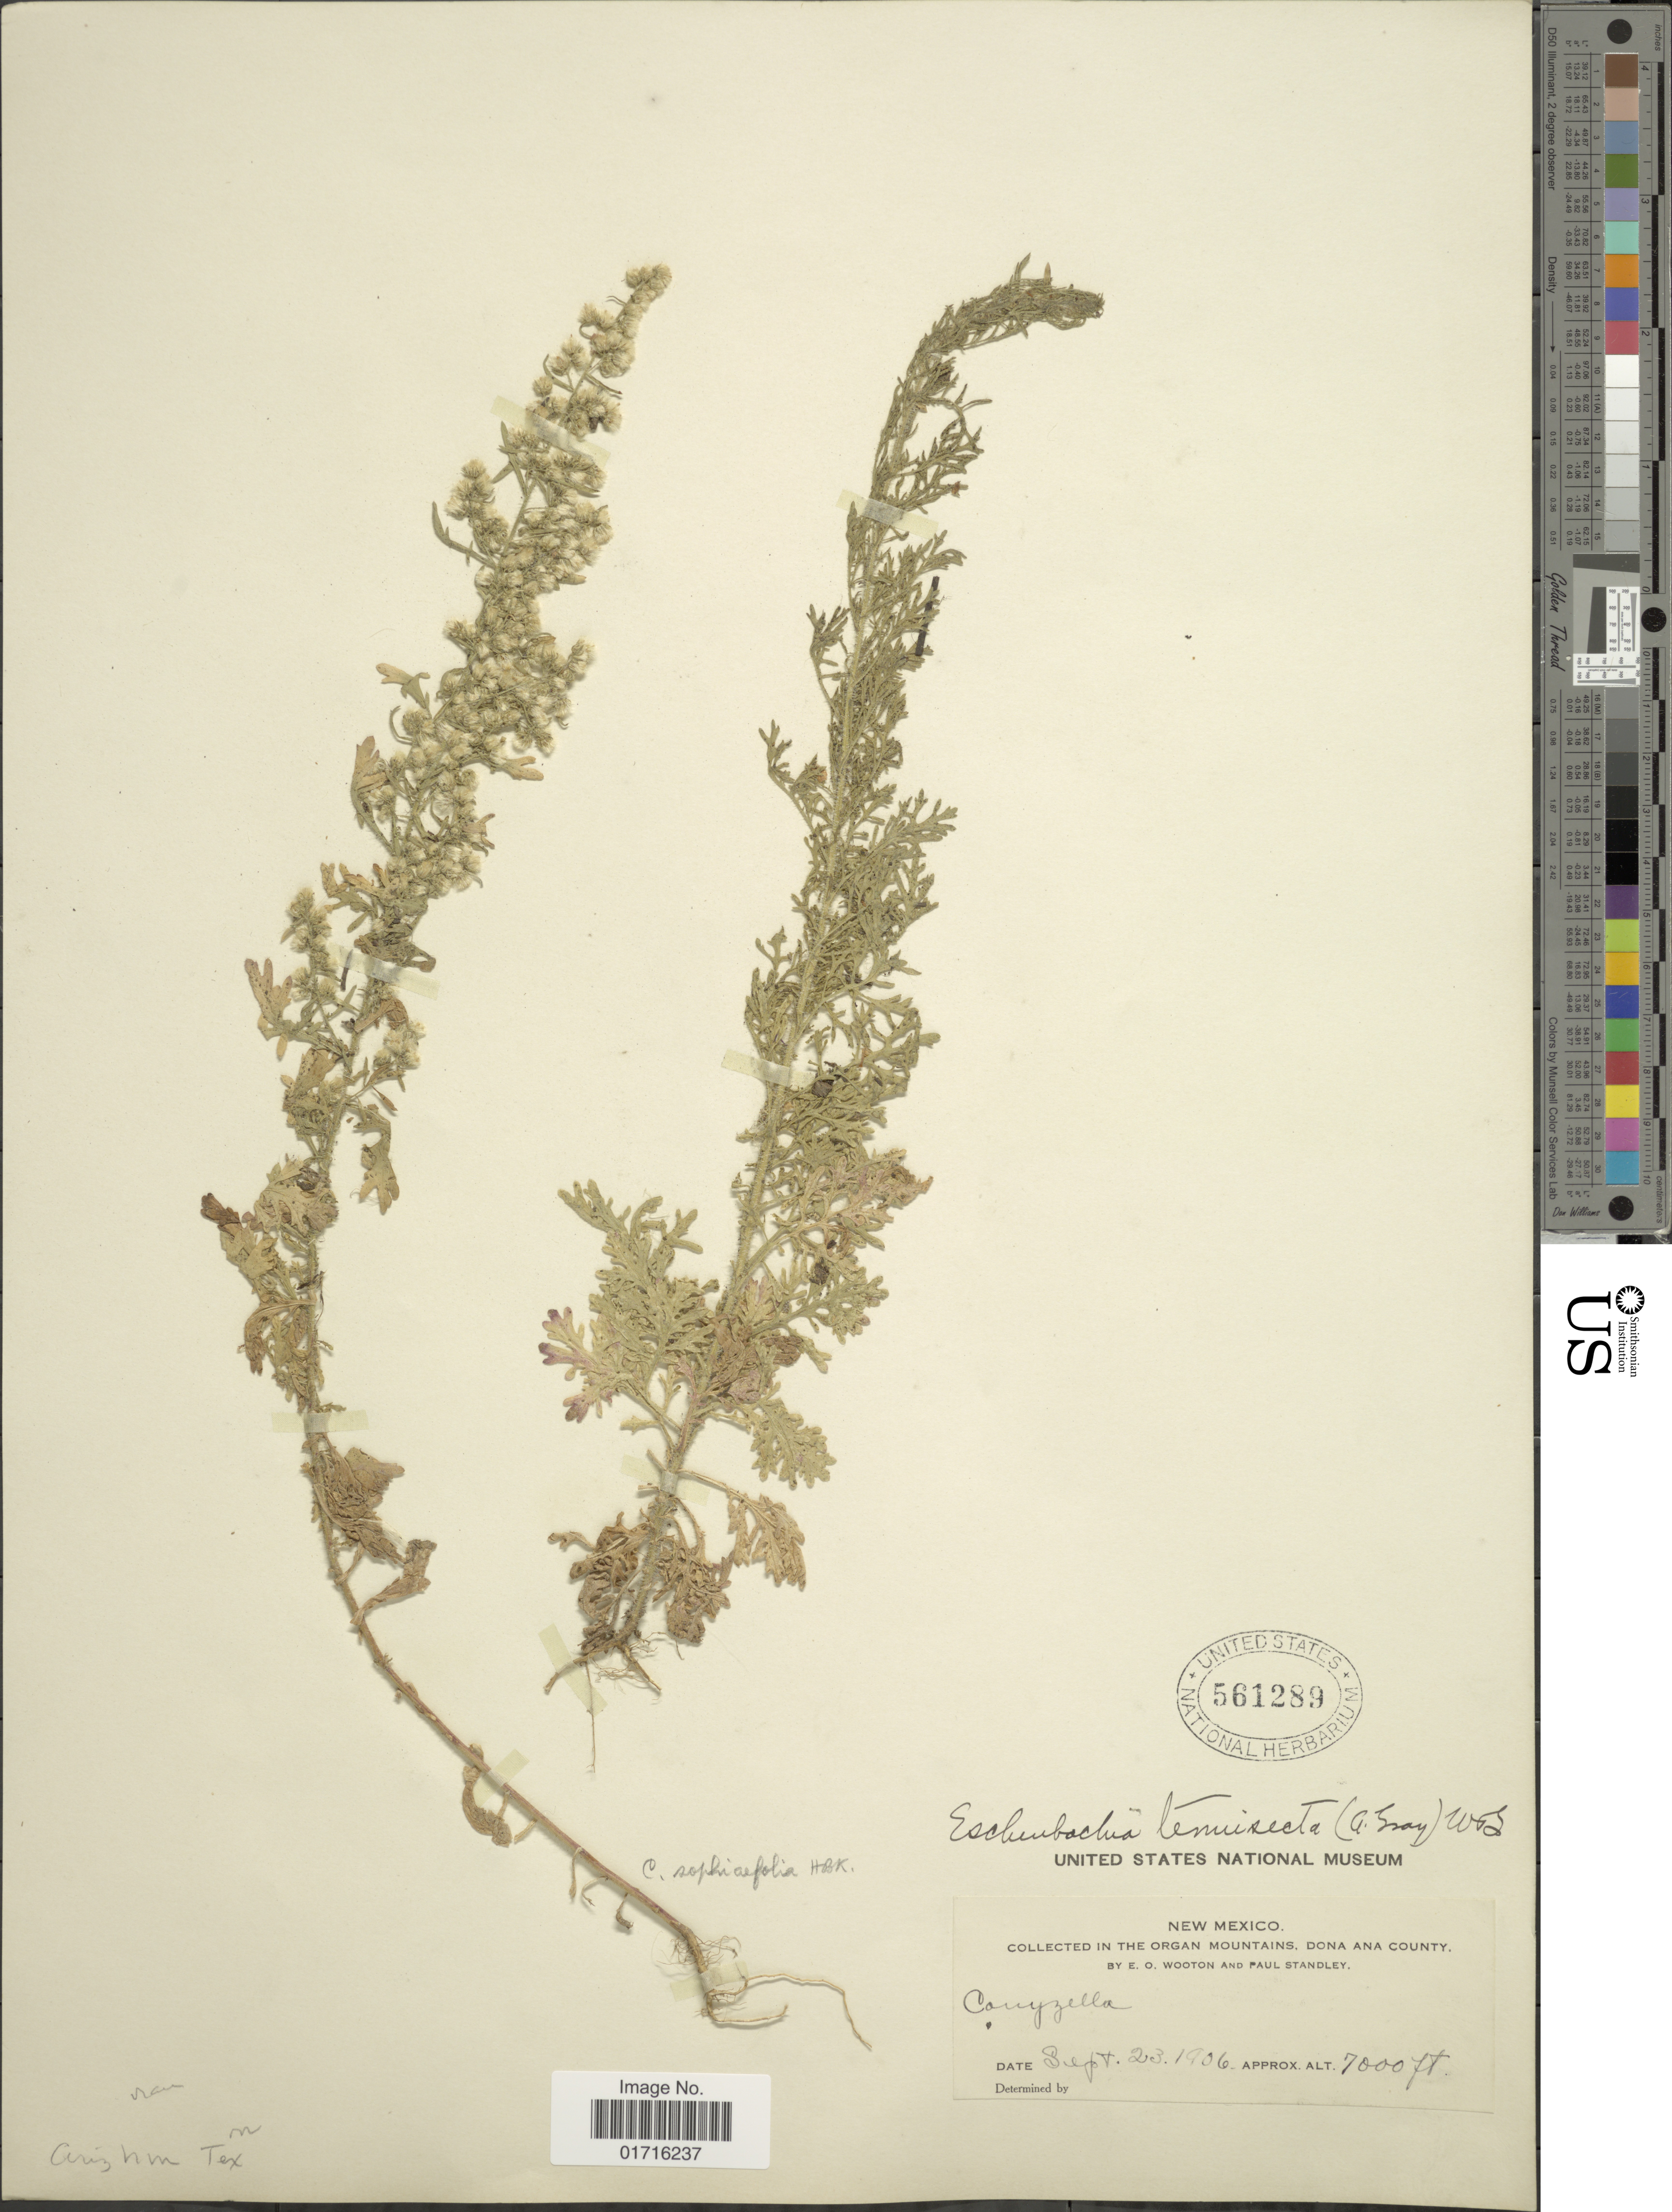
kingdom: Plantae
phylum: Tracheophyta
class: Magnoliopsida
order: Asterales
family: Asteraceae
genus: Conyza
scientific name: Conyza sophiaefolia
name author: Kunth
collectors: E. O. Wooton & P. C. Standley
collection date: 1906-09-23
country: United States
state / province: New Mexico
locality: Organ Mountains, Dona Ana County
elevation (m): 2134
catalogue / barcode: US 561289